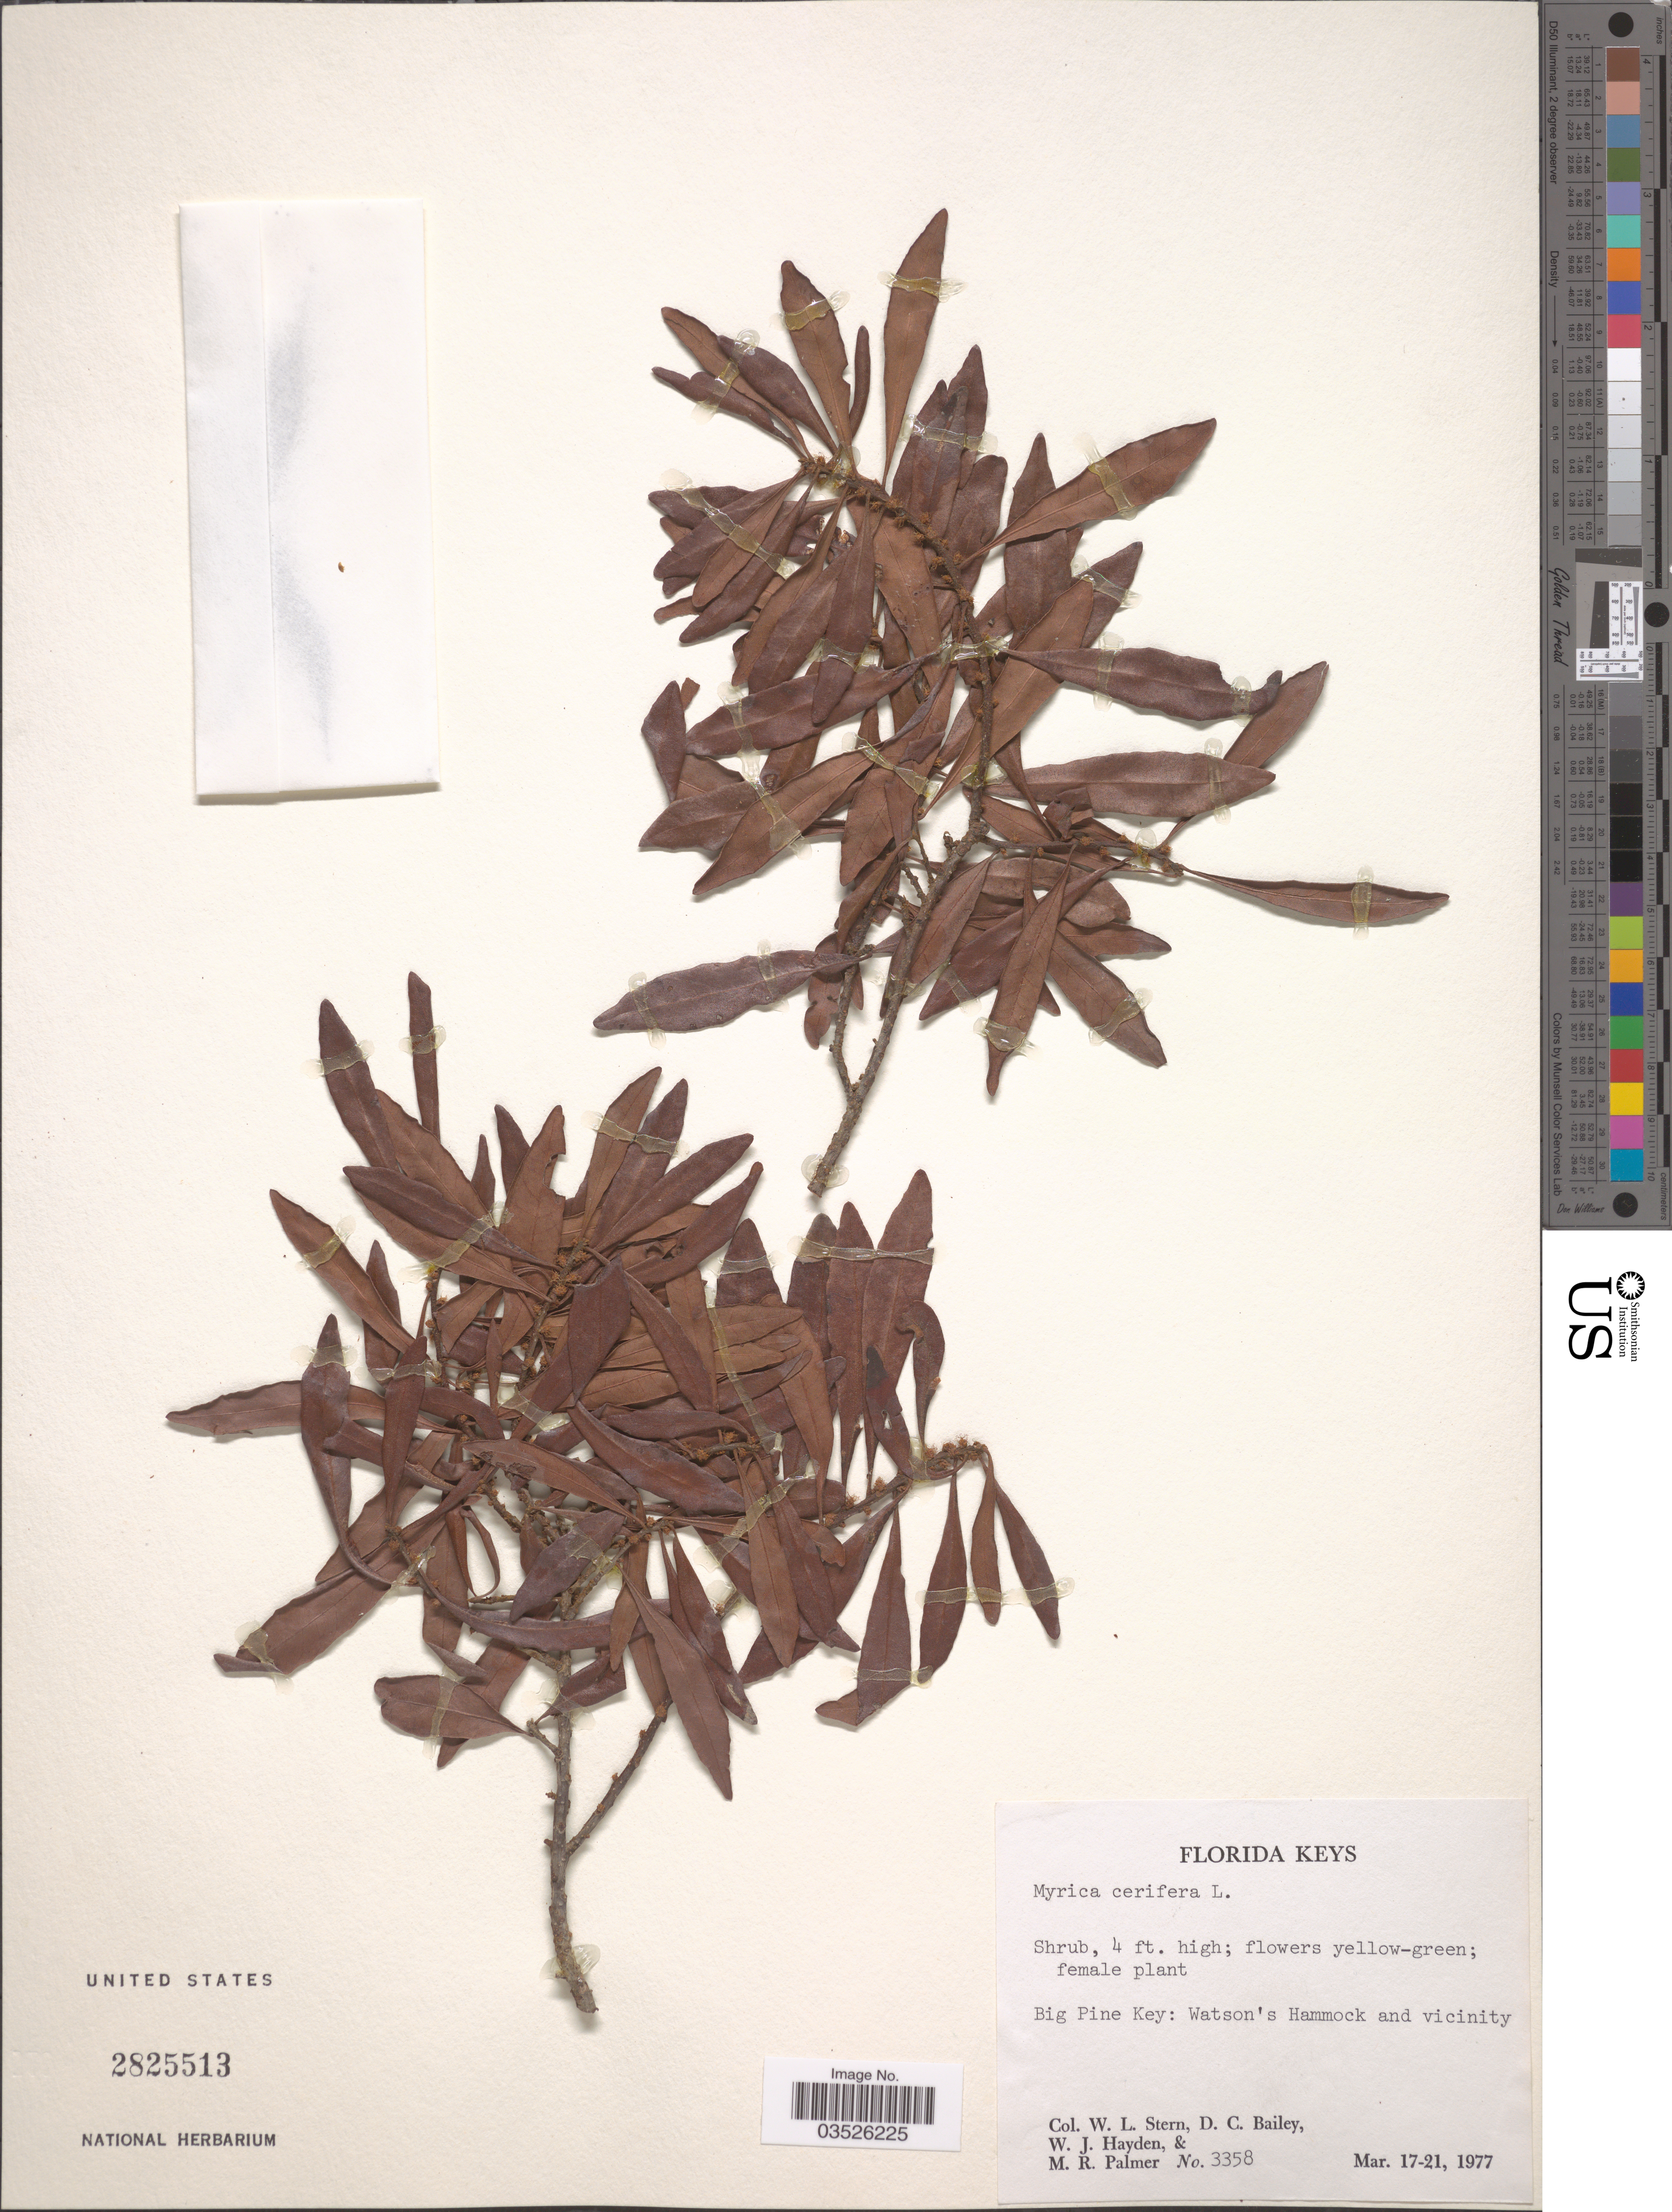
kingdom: Plantae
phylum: Tracheophyta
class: Magnoliopsida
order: Fagales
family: Myricaceae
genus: Morella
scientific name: Morella cerifera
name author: (L.) Small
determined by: Strong, M. T., (US), Smithsonian Institution - National Museum of Natural History (UNITED STATES)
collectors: W. L. Stern, D. C. Bailey, W. Hayden & M. R. Palmer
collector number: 3358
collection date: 1977-03-17/1977-03-21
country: United States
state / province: Florida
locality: Florida Keys. Big Pine Key: Watson's Hammock and vicinity.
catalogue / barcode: US 2825513